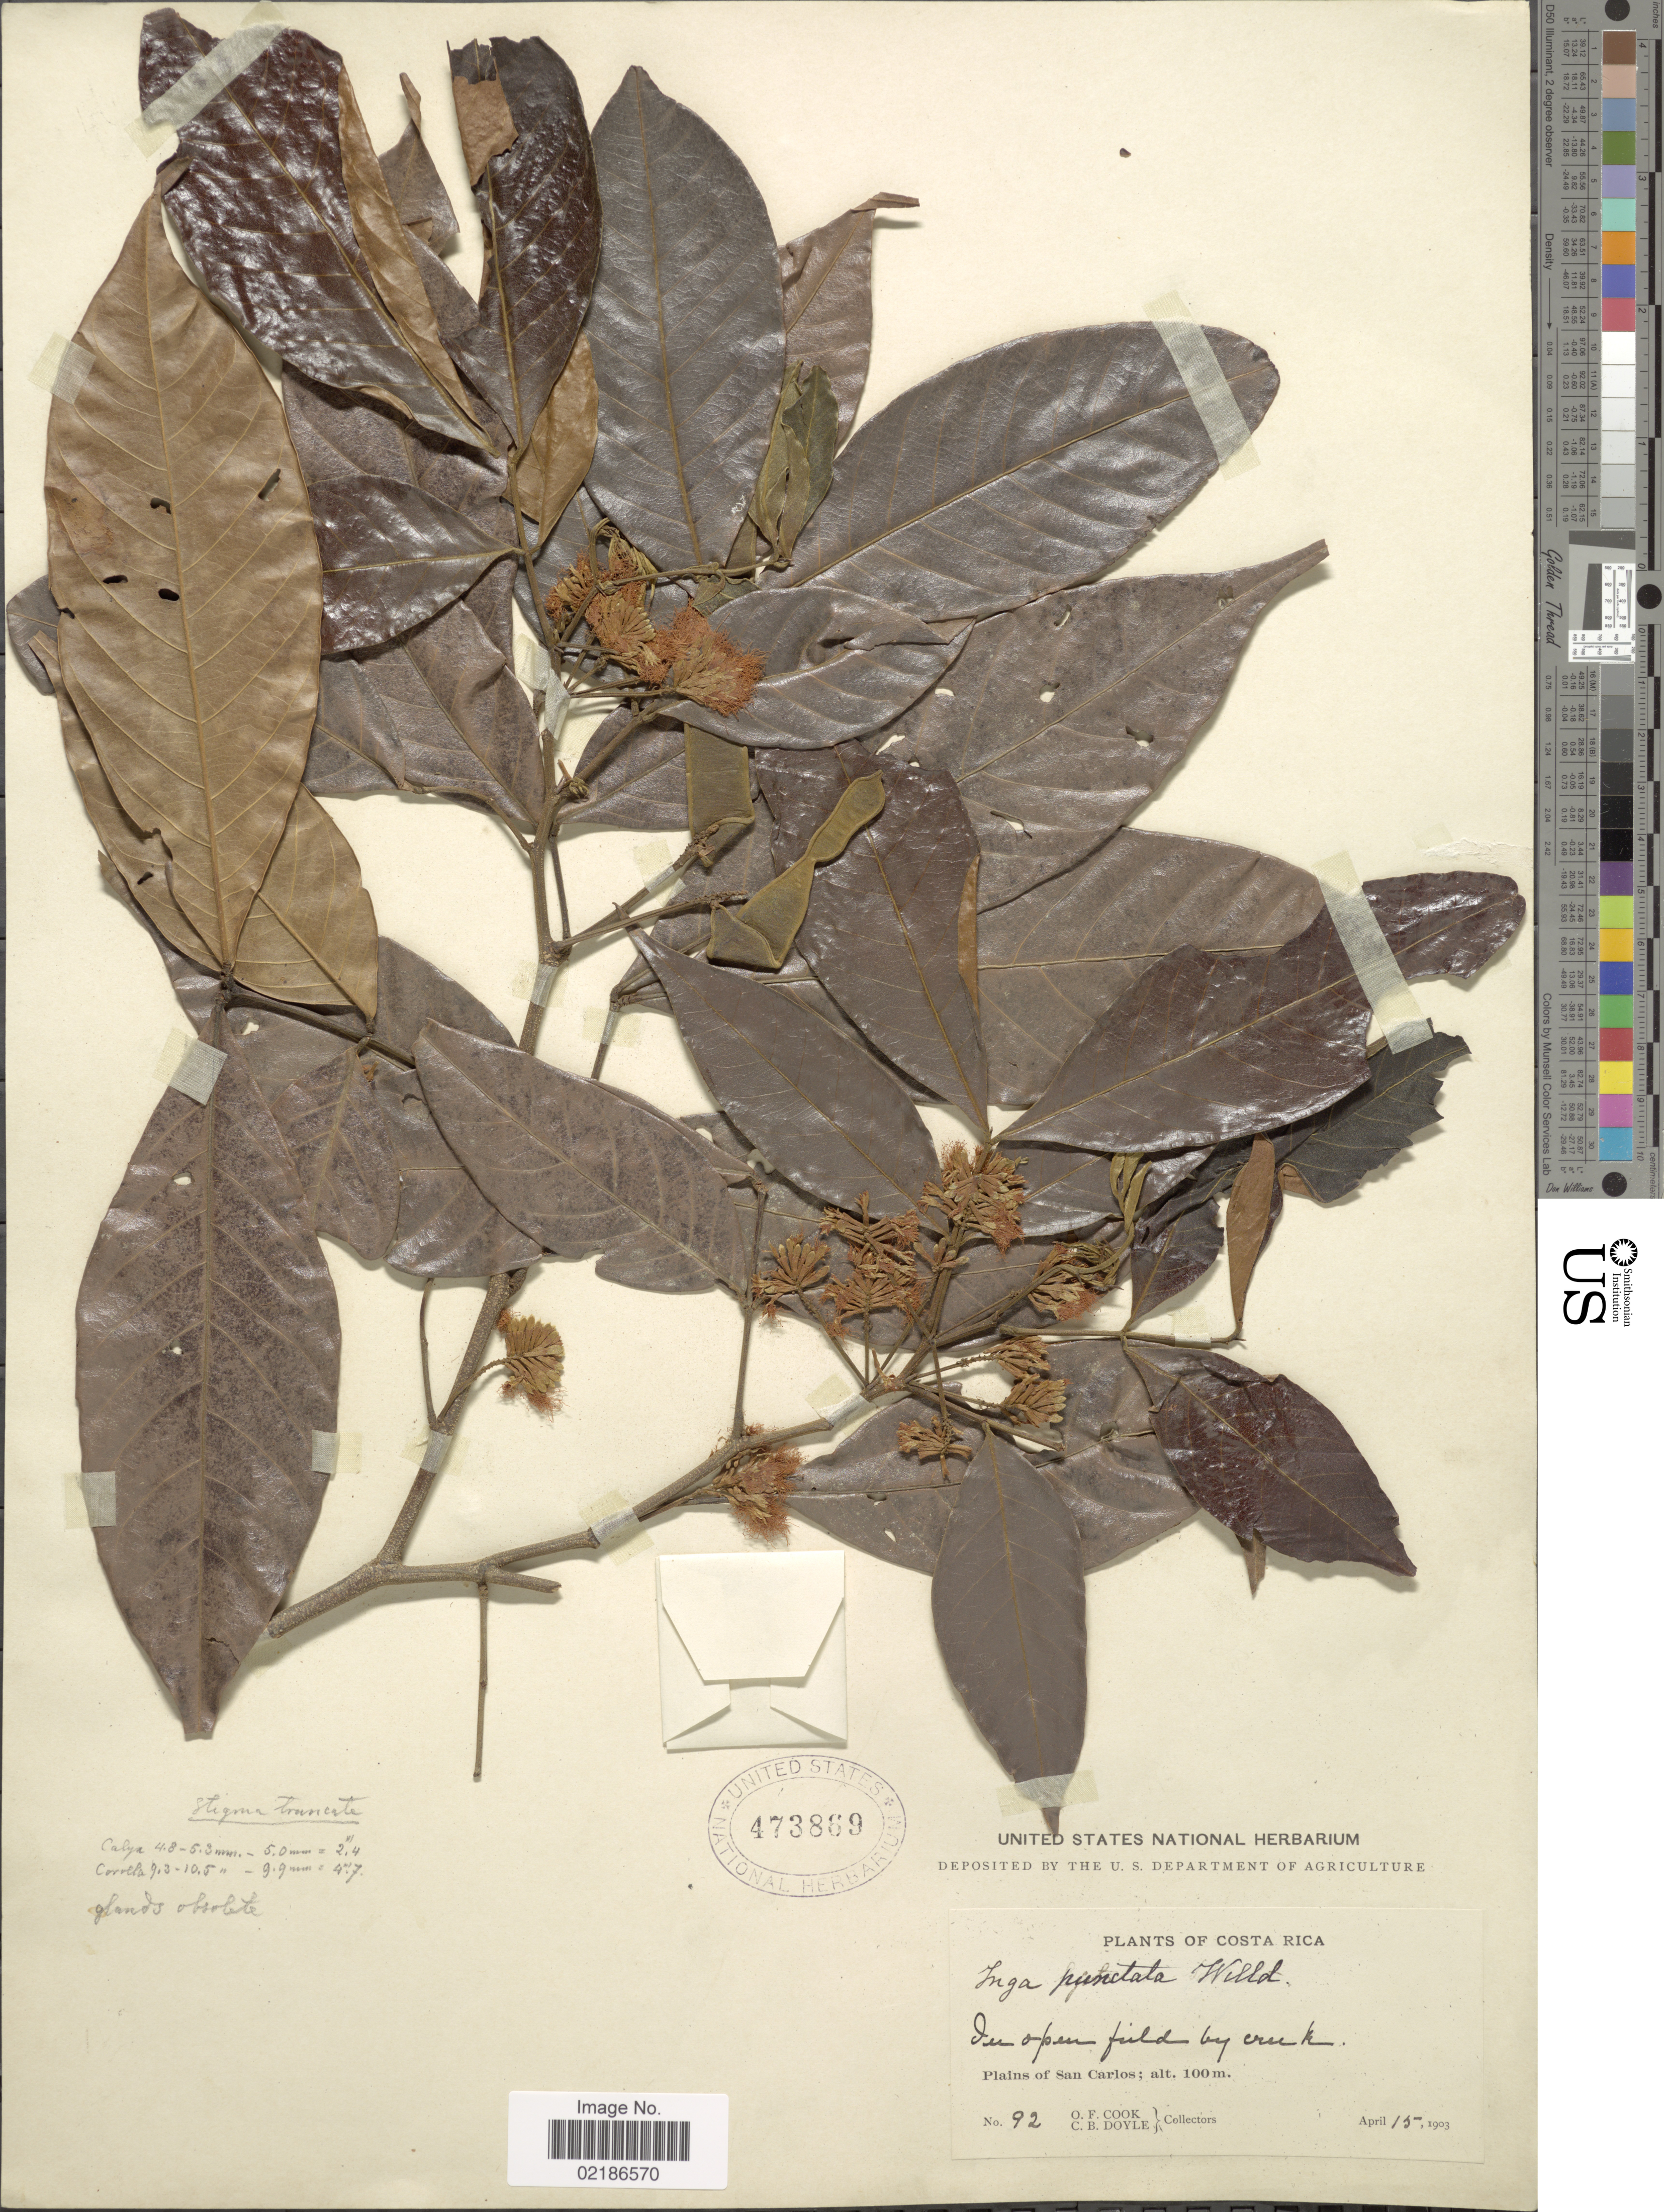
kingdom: Plantae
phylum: Tracheophyta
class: Magnoliopsida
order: Fabales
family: Fabaceae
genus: Inga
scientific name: Inga punctata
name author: Willd.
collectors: O. F. Cook & C. Doyle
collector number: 92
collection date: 1903-04-15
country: Costa Rica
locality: Plains of San Carlos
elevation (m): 100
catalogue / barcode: US 473869